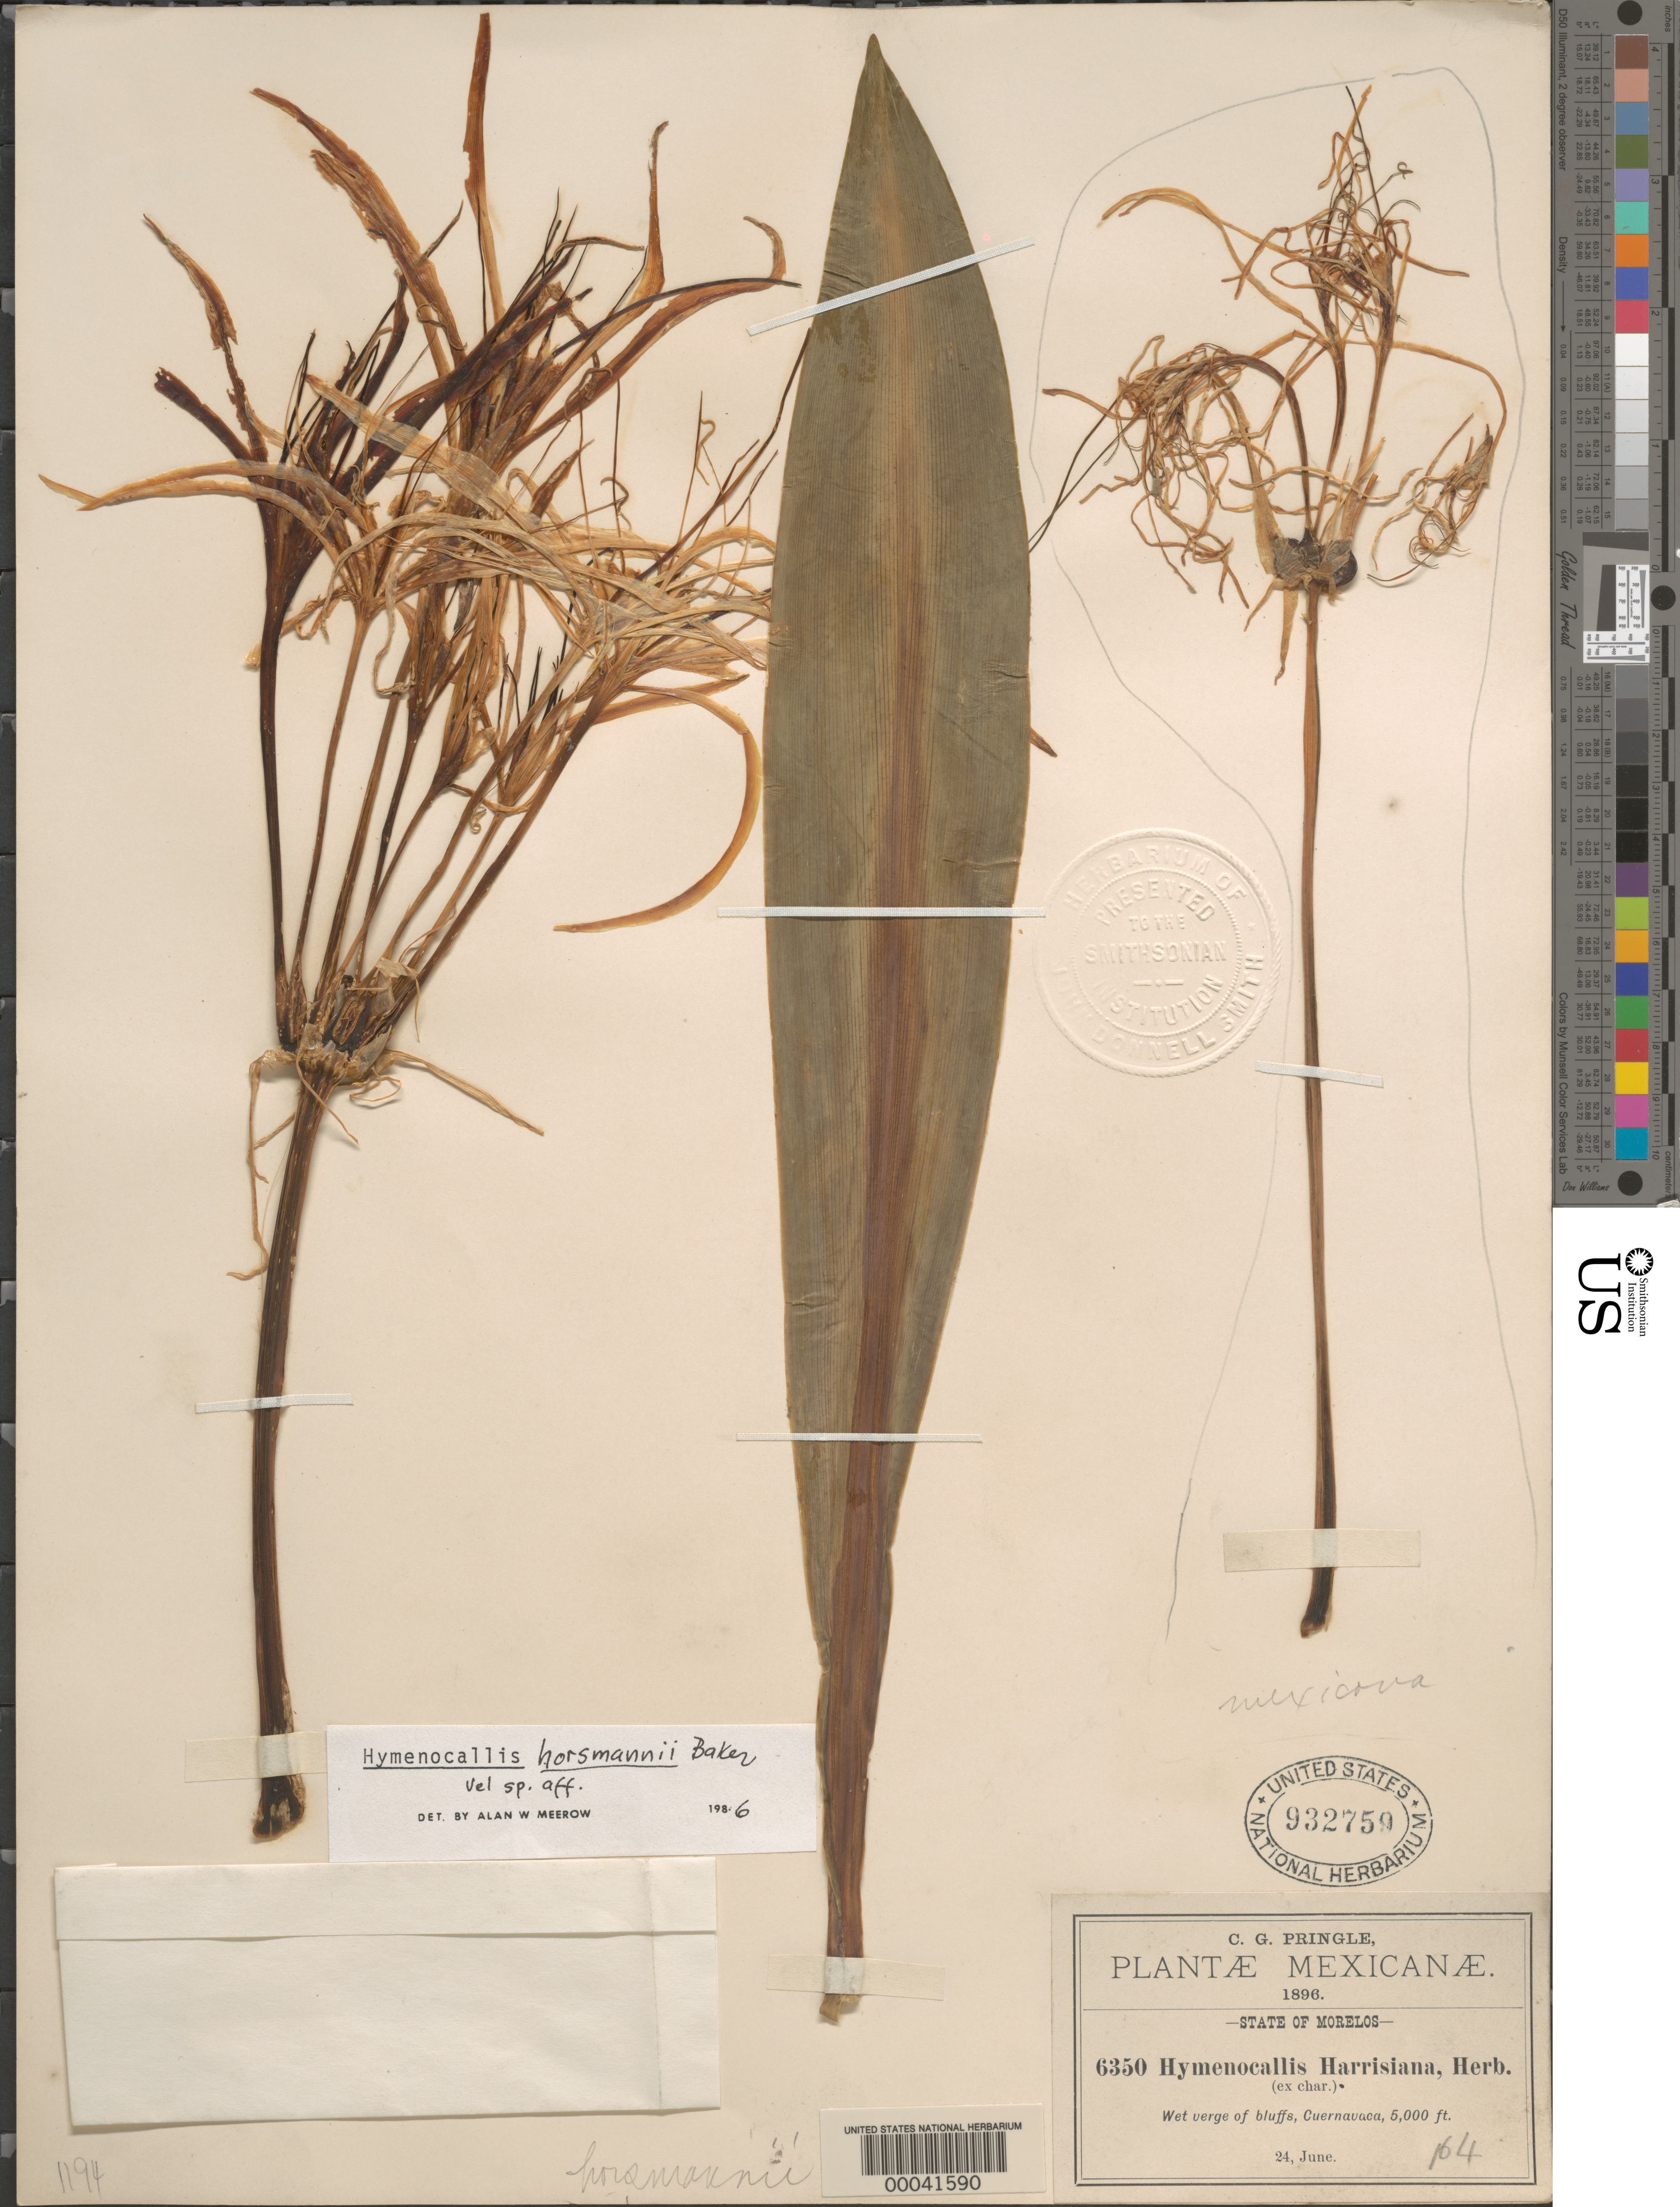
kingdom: Plantae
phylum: Tracheophyta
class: Liliopsida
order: Asparagales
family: Amaryllidaceae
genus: Hymenocallis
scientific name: Hymenocallis horsmannii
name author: Baker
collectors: C. G. Pringle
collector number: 6350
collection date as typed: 24 Jun 1896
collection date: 1896-06-24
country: Mexico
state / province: Morelos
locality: Near Cuernavaca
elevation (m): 1524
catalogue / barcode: US 932759